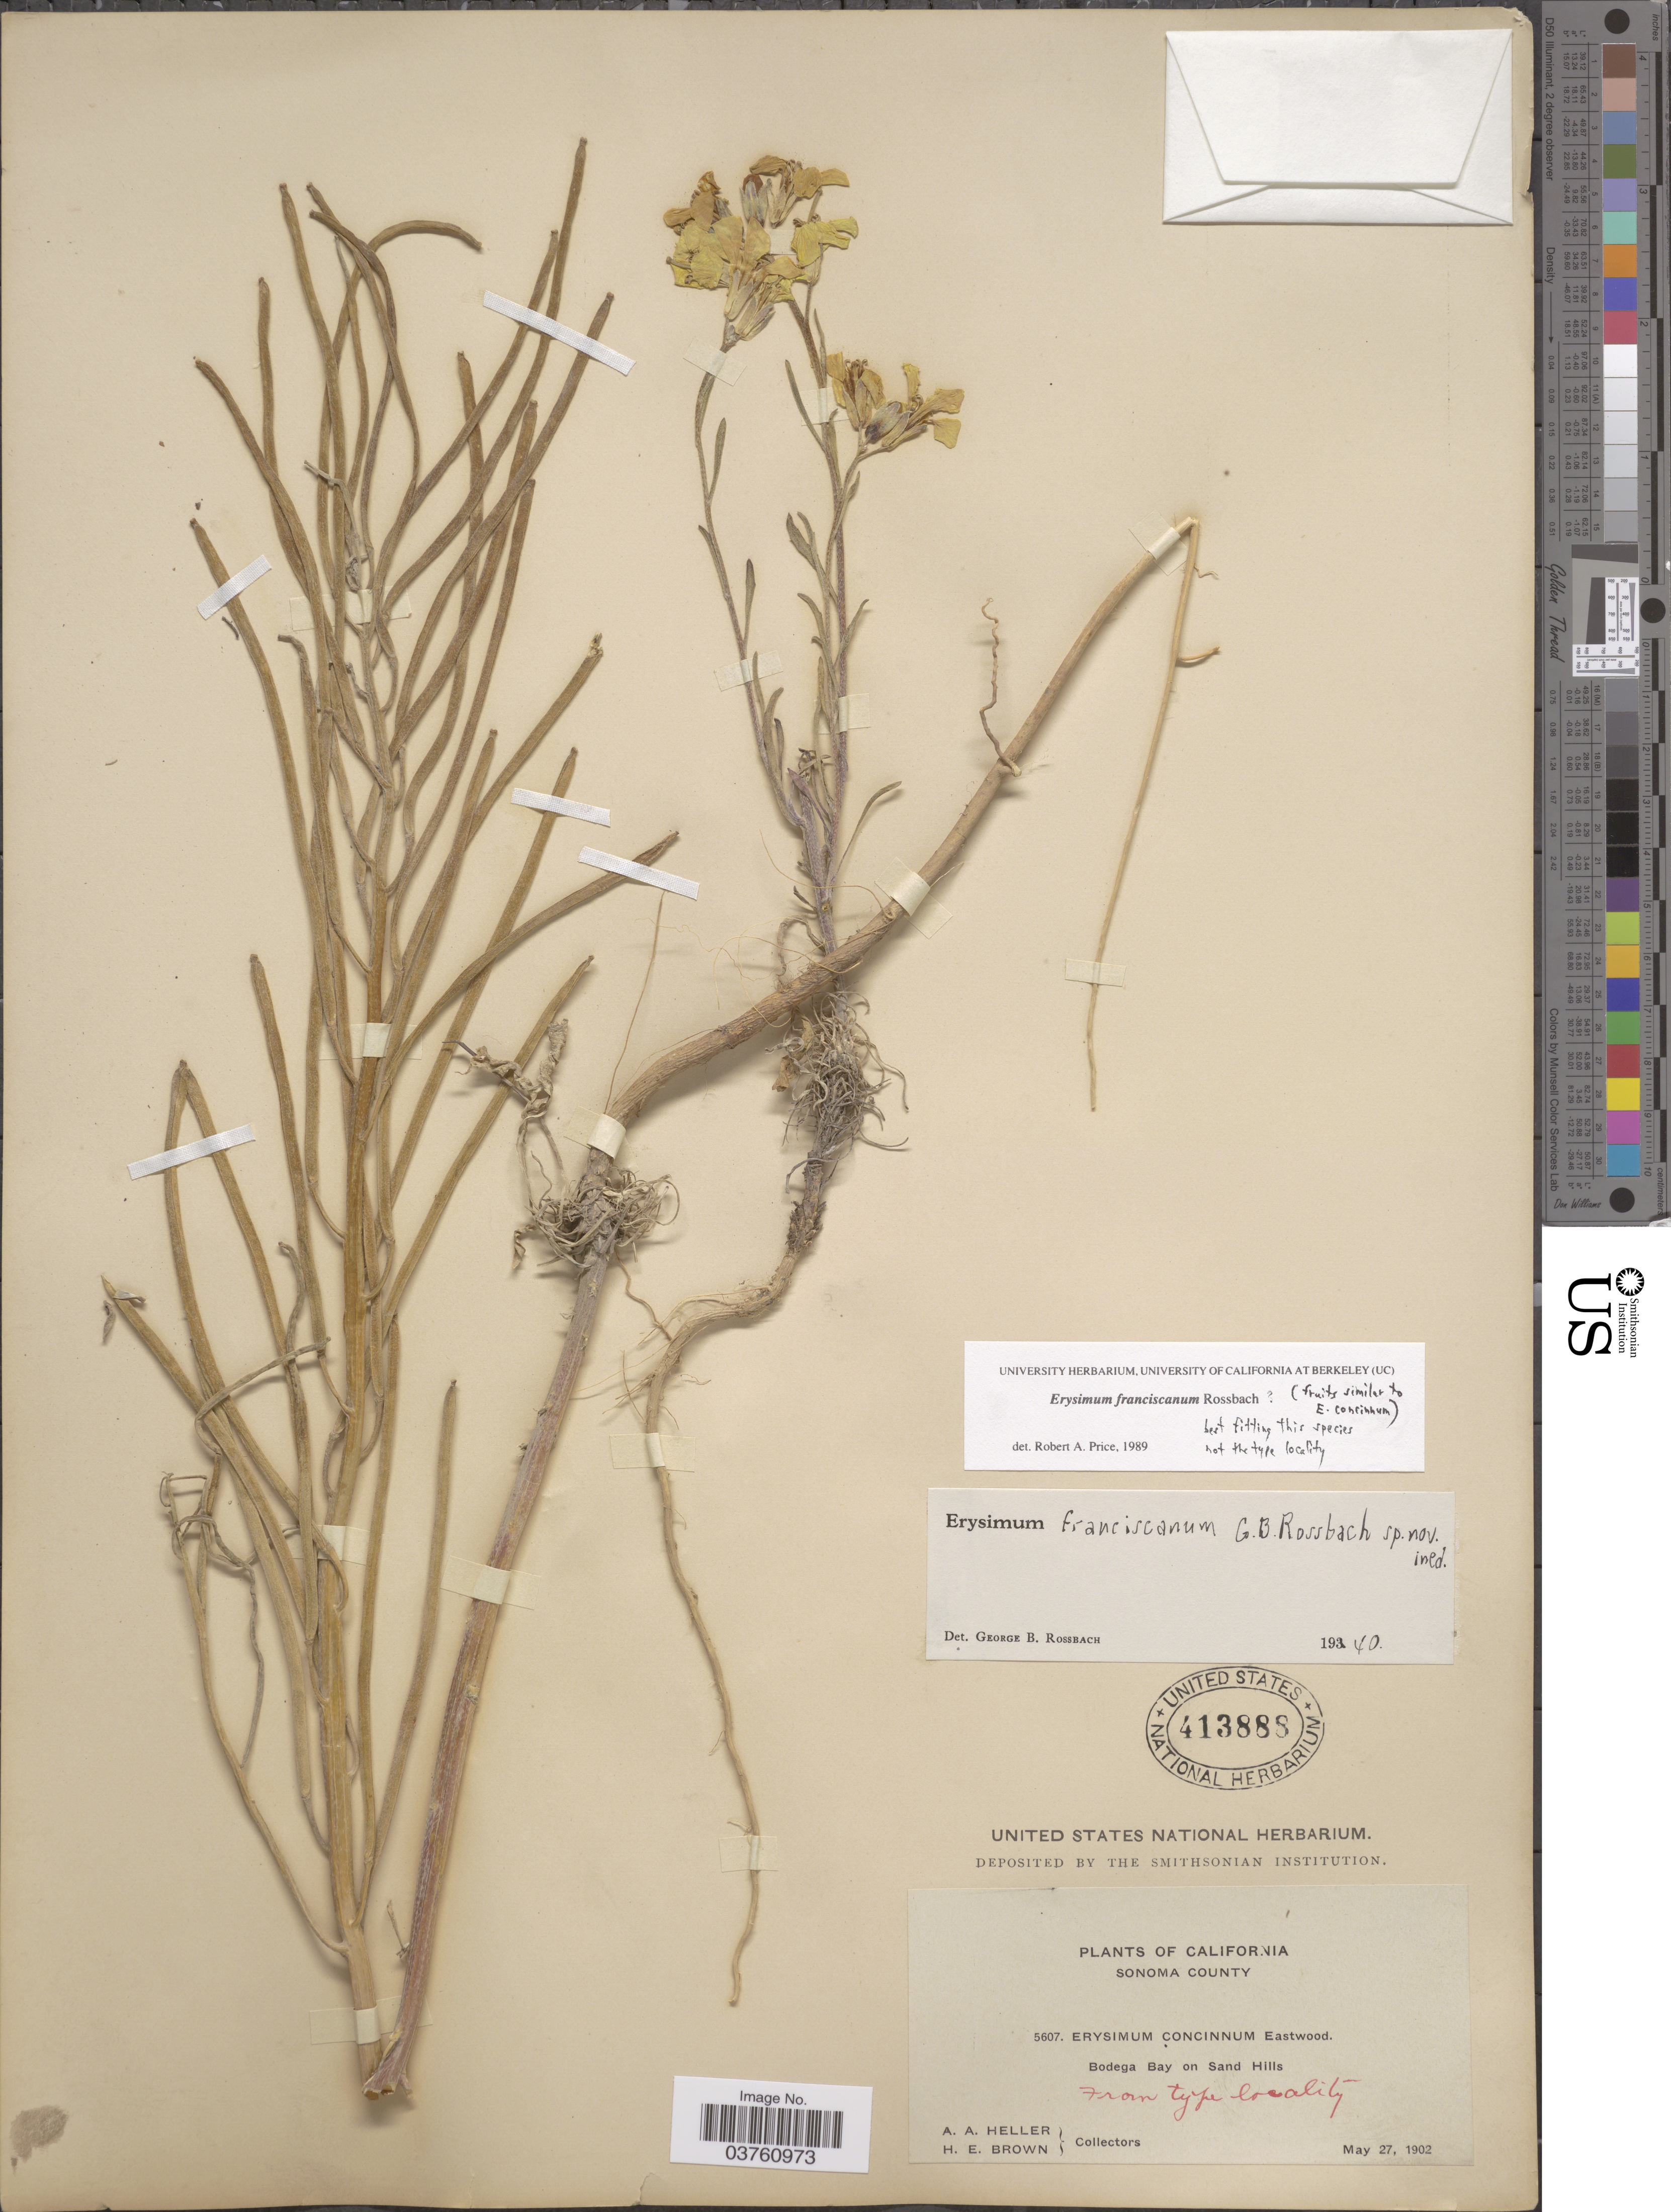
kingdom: Plantae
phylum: Tracheophyta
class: Magnoliopsida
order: Brassicales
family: Brassicaceae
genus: Erysimum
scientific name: Erysimum franciscanum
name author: Rossbach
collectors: A. A. Heller & H. E. Brown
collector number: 5607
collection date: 1902-05-27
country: United States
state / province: California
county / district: Sonoma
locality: Sonoma County. Bodega Bay on Sand Hills.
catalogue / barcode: US 413888